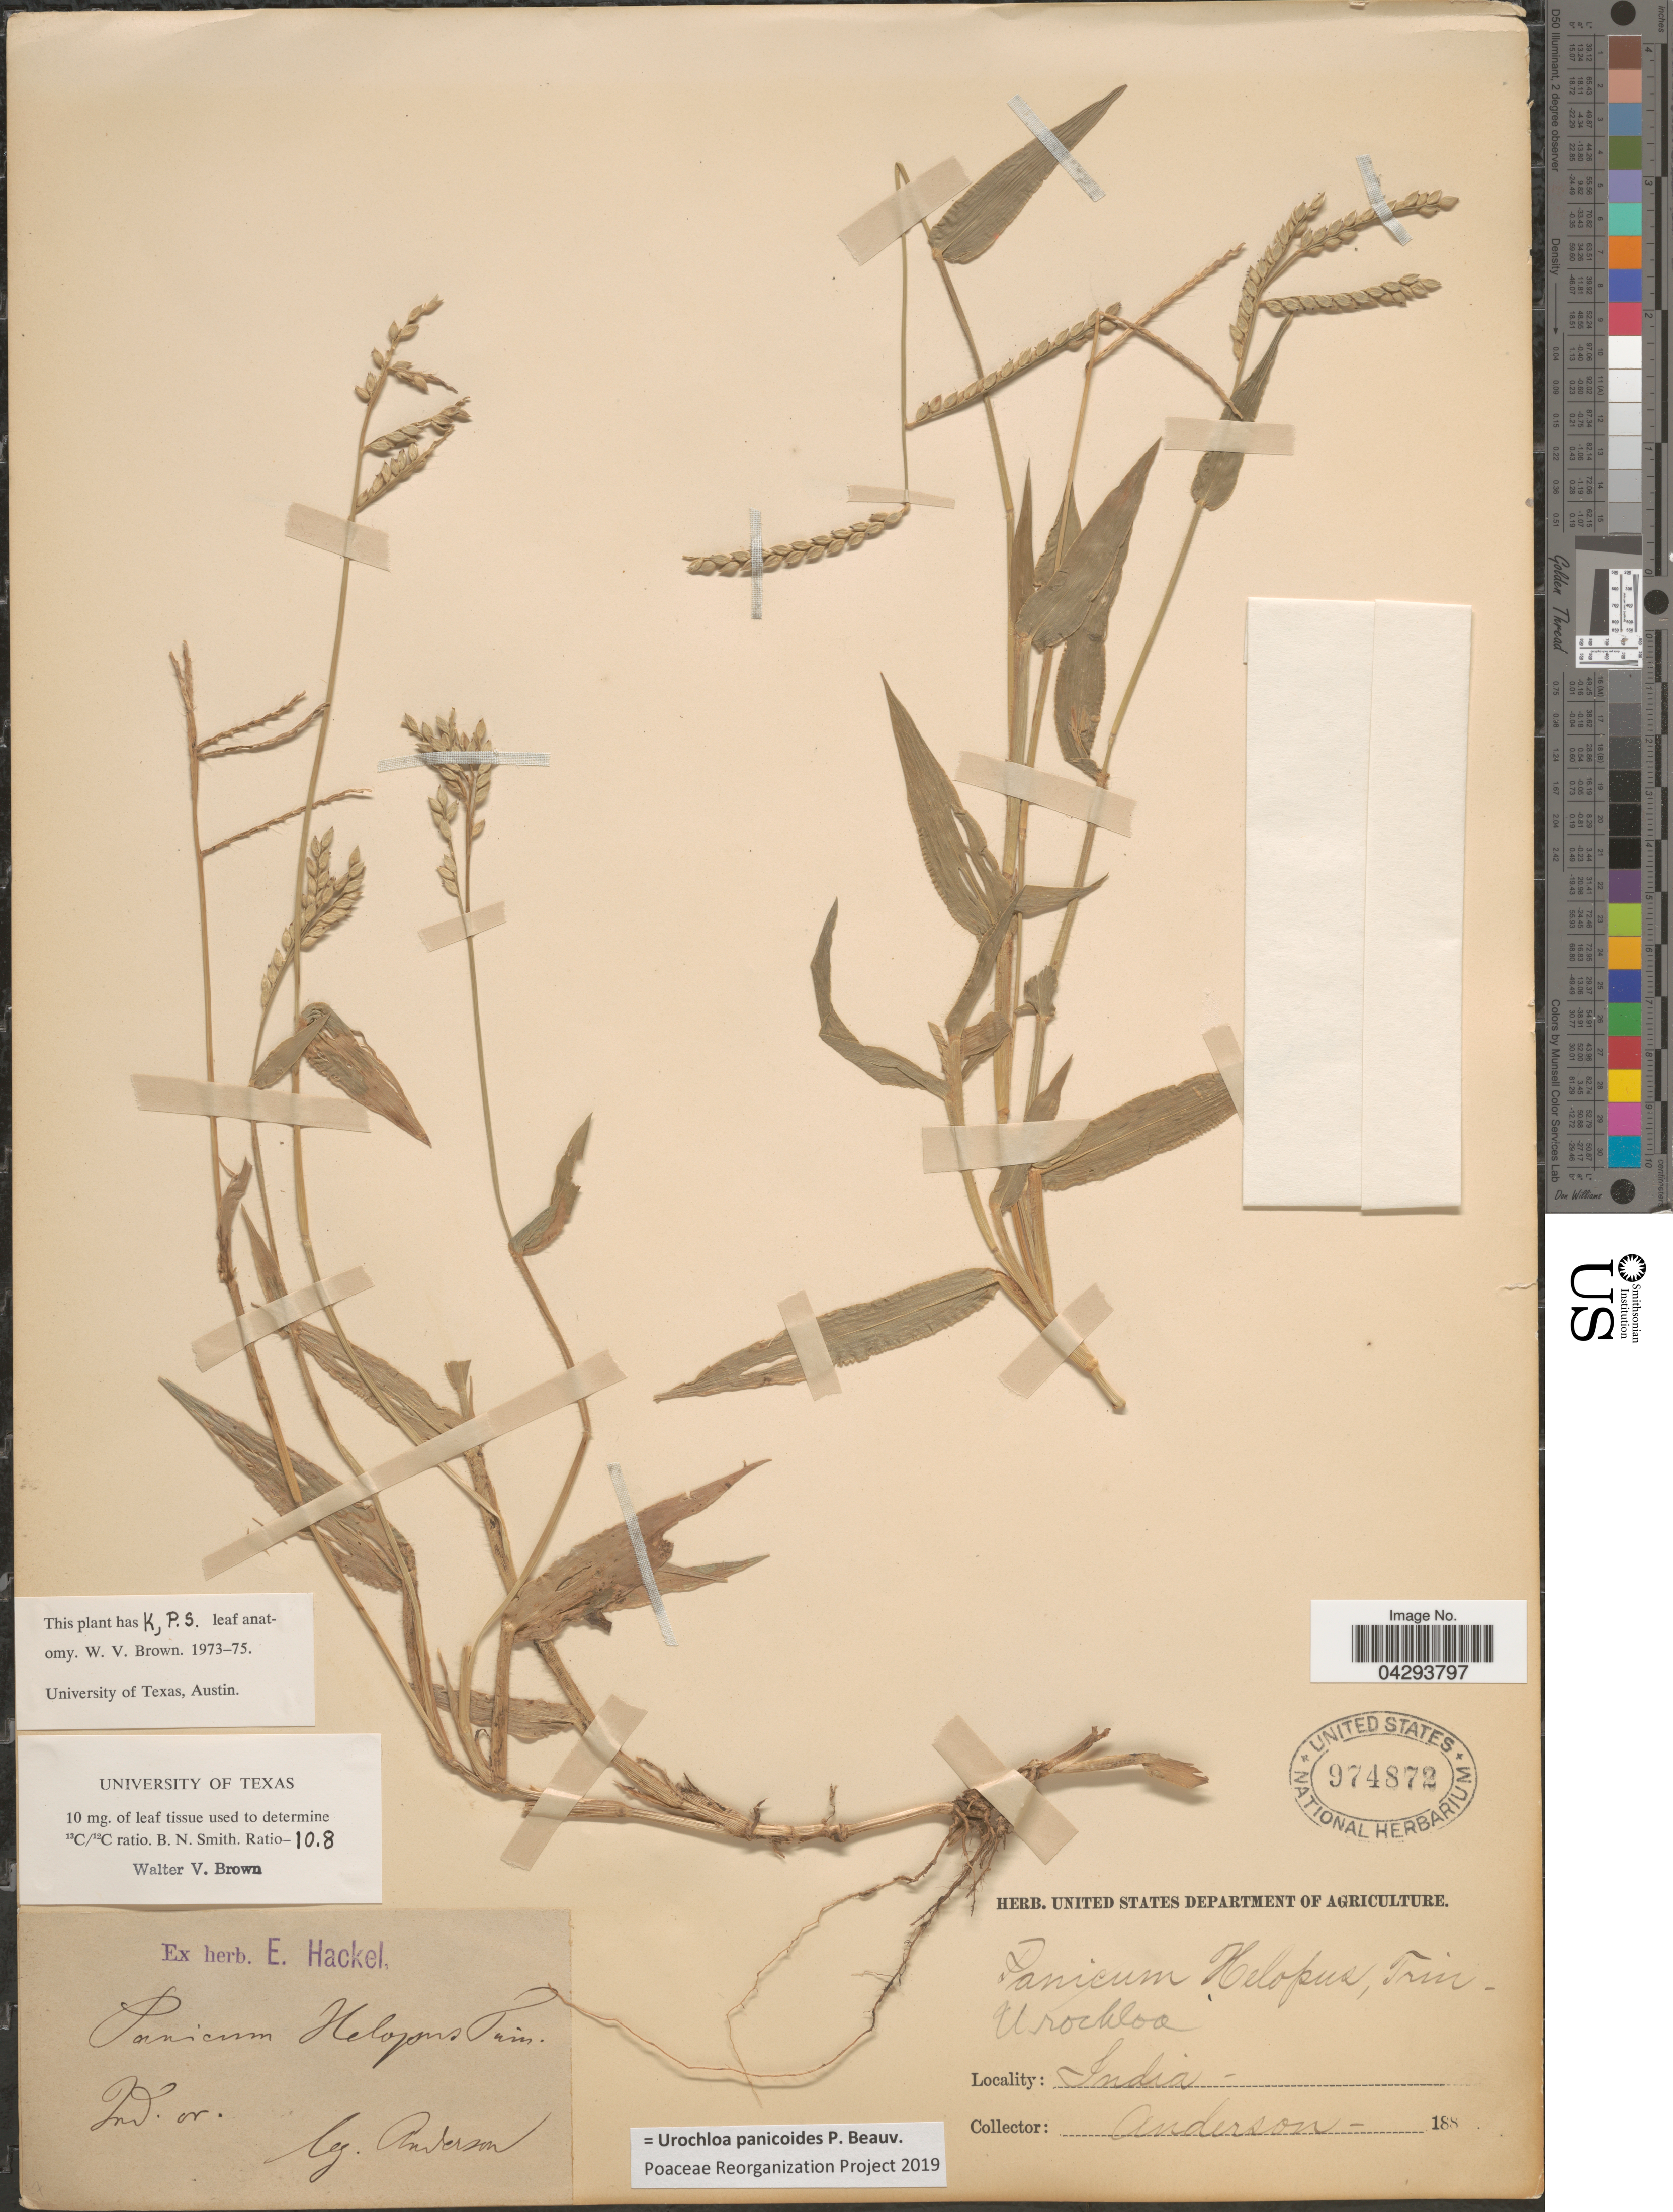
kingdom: Plantae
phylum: Tracheophyta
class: Liliopsida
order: Poales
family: Poaceae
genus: Urochloa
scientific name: Urochloa panicoides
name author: P. Beauv.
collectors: -- Anderson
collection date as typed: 188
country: India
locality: Ind. or.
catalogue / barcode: US 974872